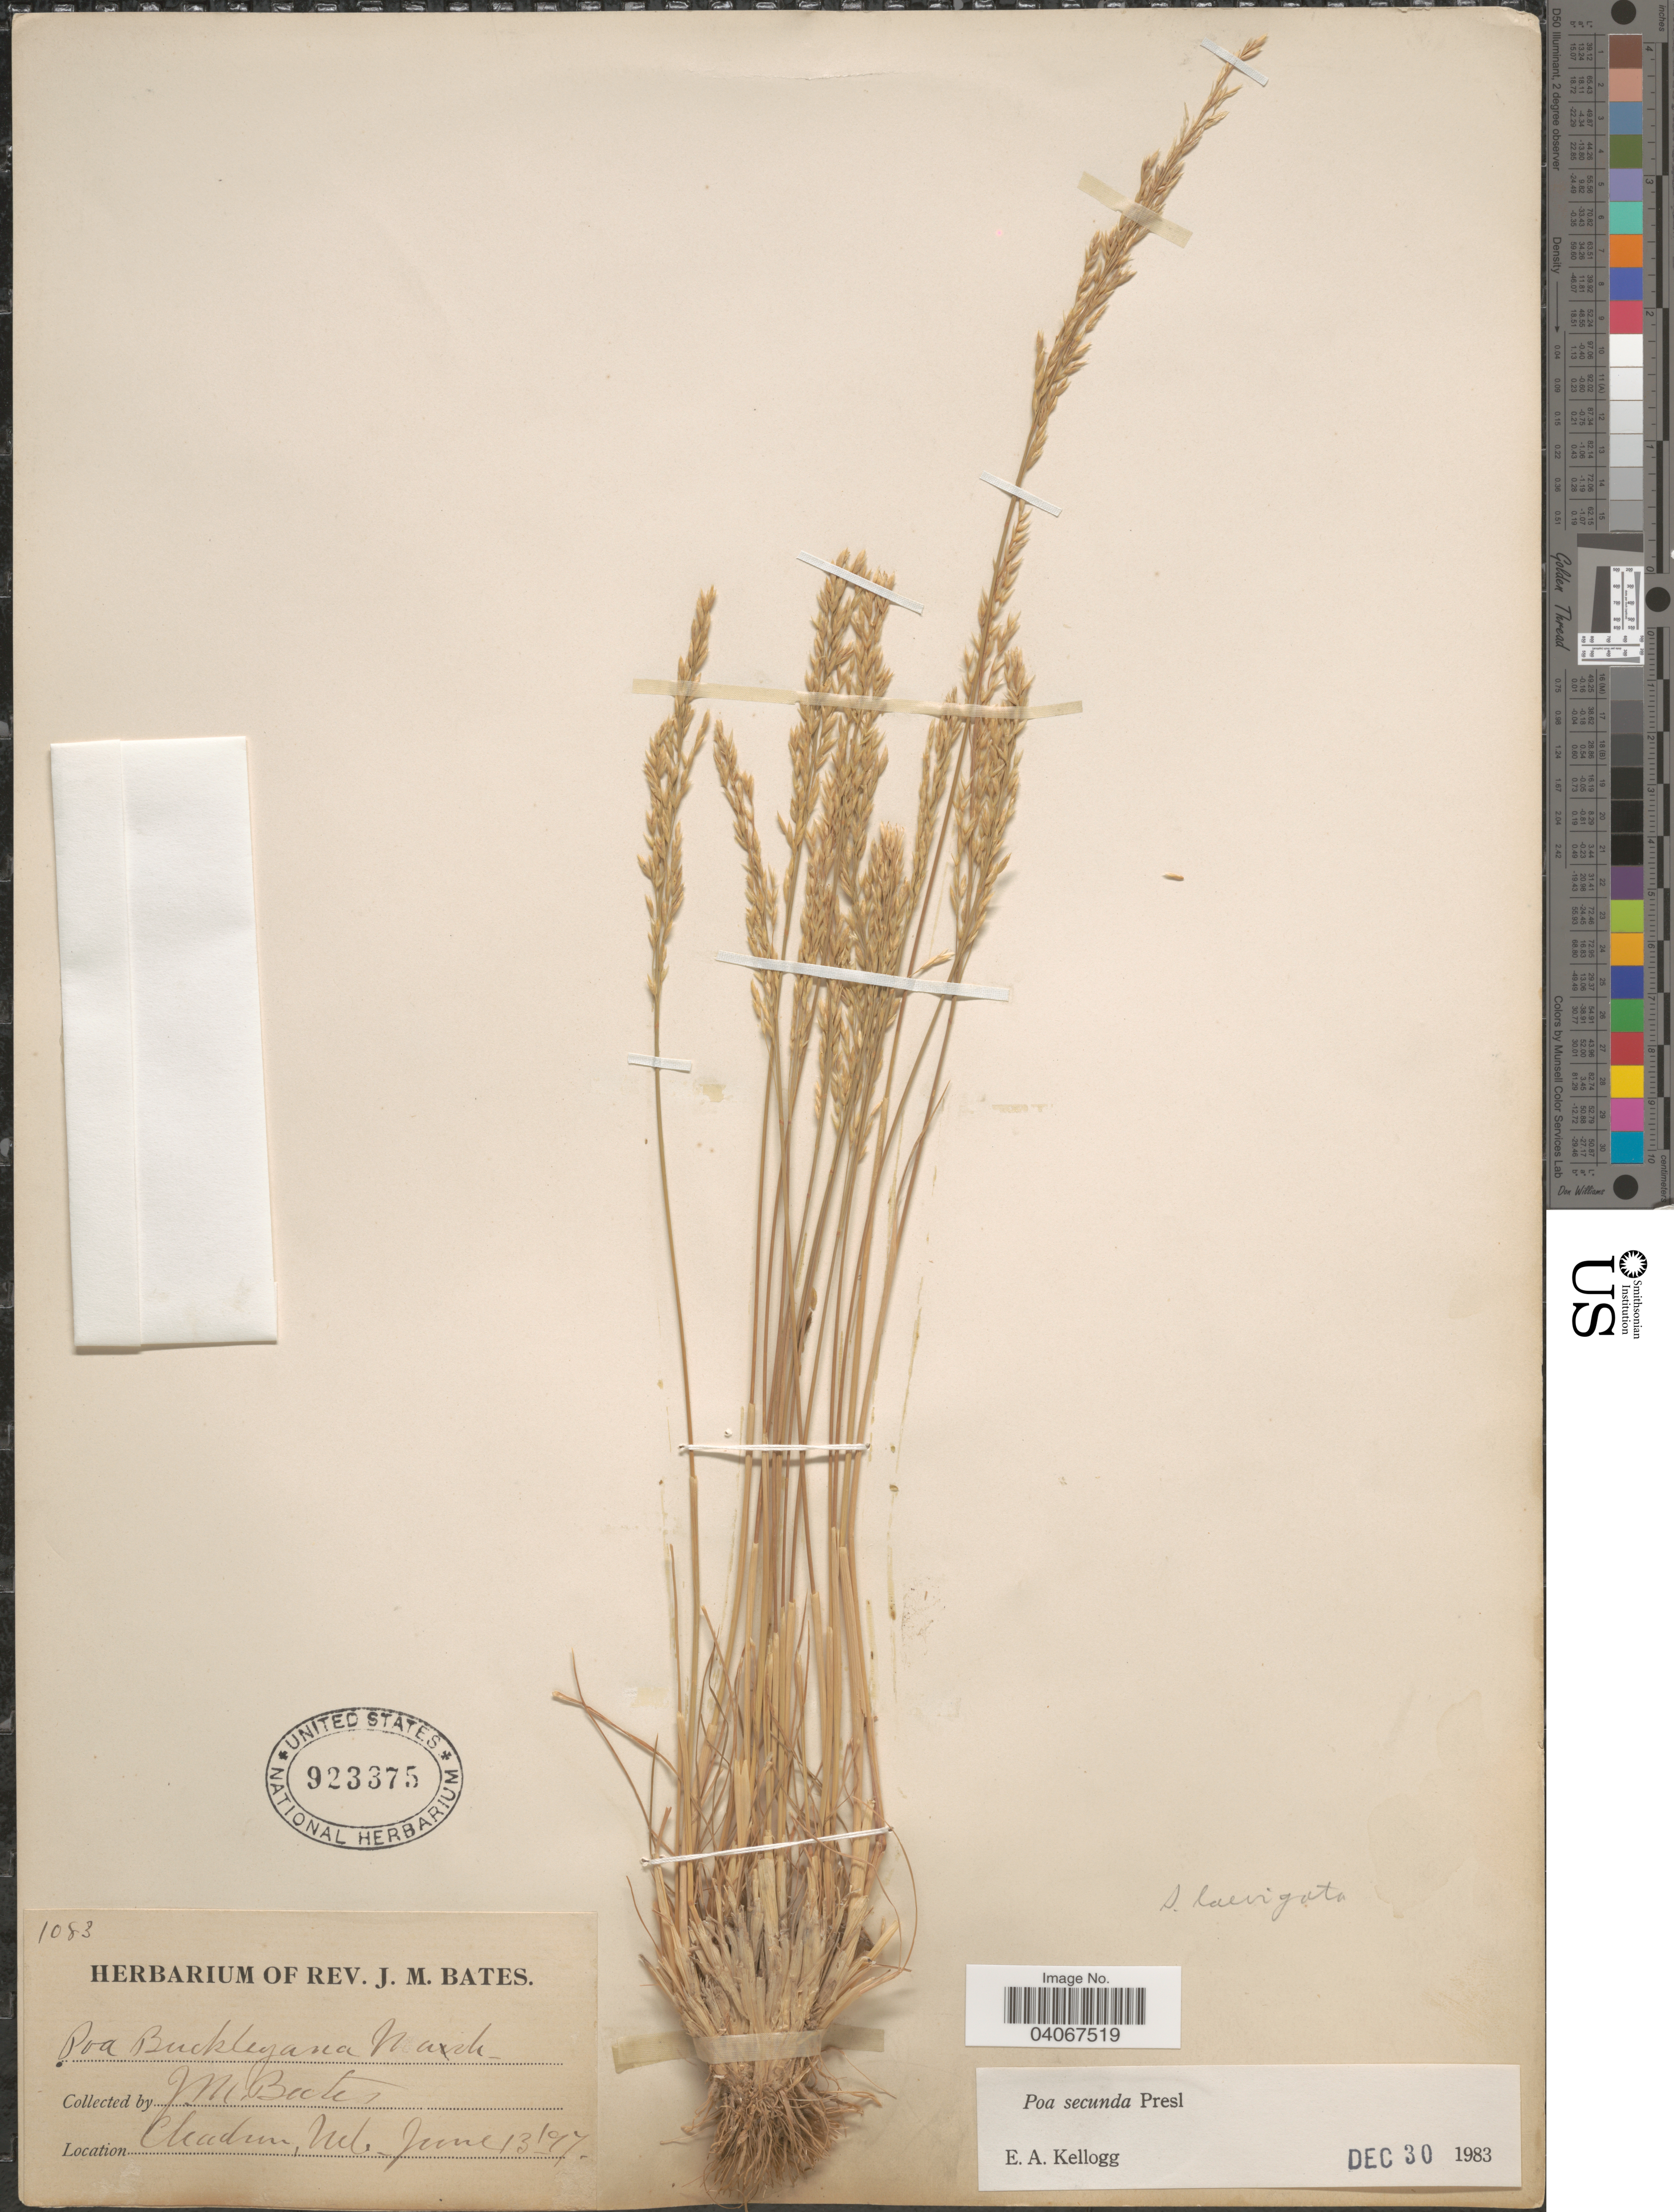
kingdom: Plantae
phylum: Tracheophyta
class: Liliopsida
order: Poales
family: Poaceae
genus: Poa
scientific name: Poa secunda subsp. secunda var. secunda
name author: J. Presl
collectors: J. Bates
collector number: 1083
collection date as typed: Transcribed d/m/y: 13/6/97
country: United States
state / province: Nebraska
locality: Cleadon.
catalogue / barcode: US 923375